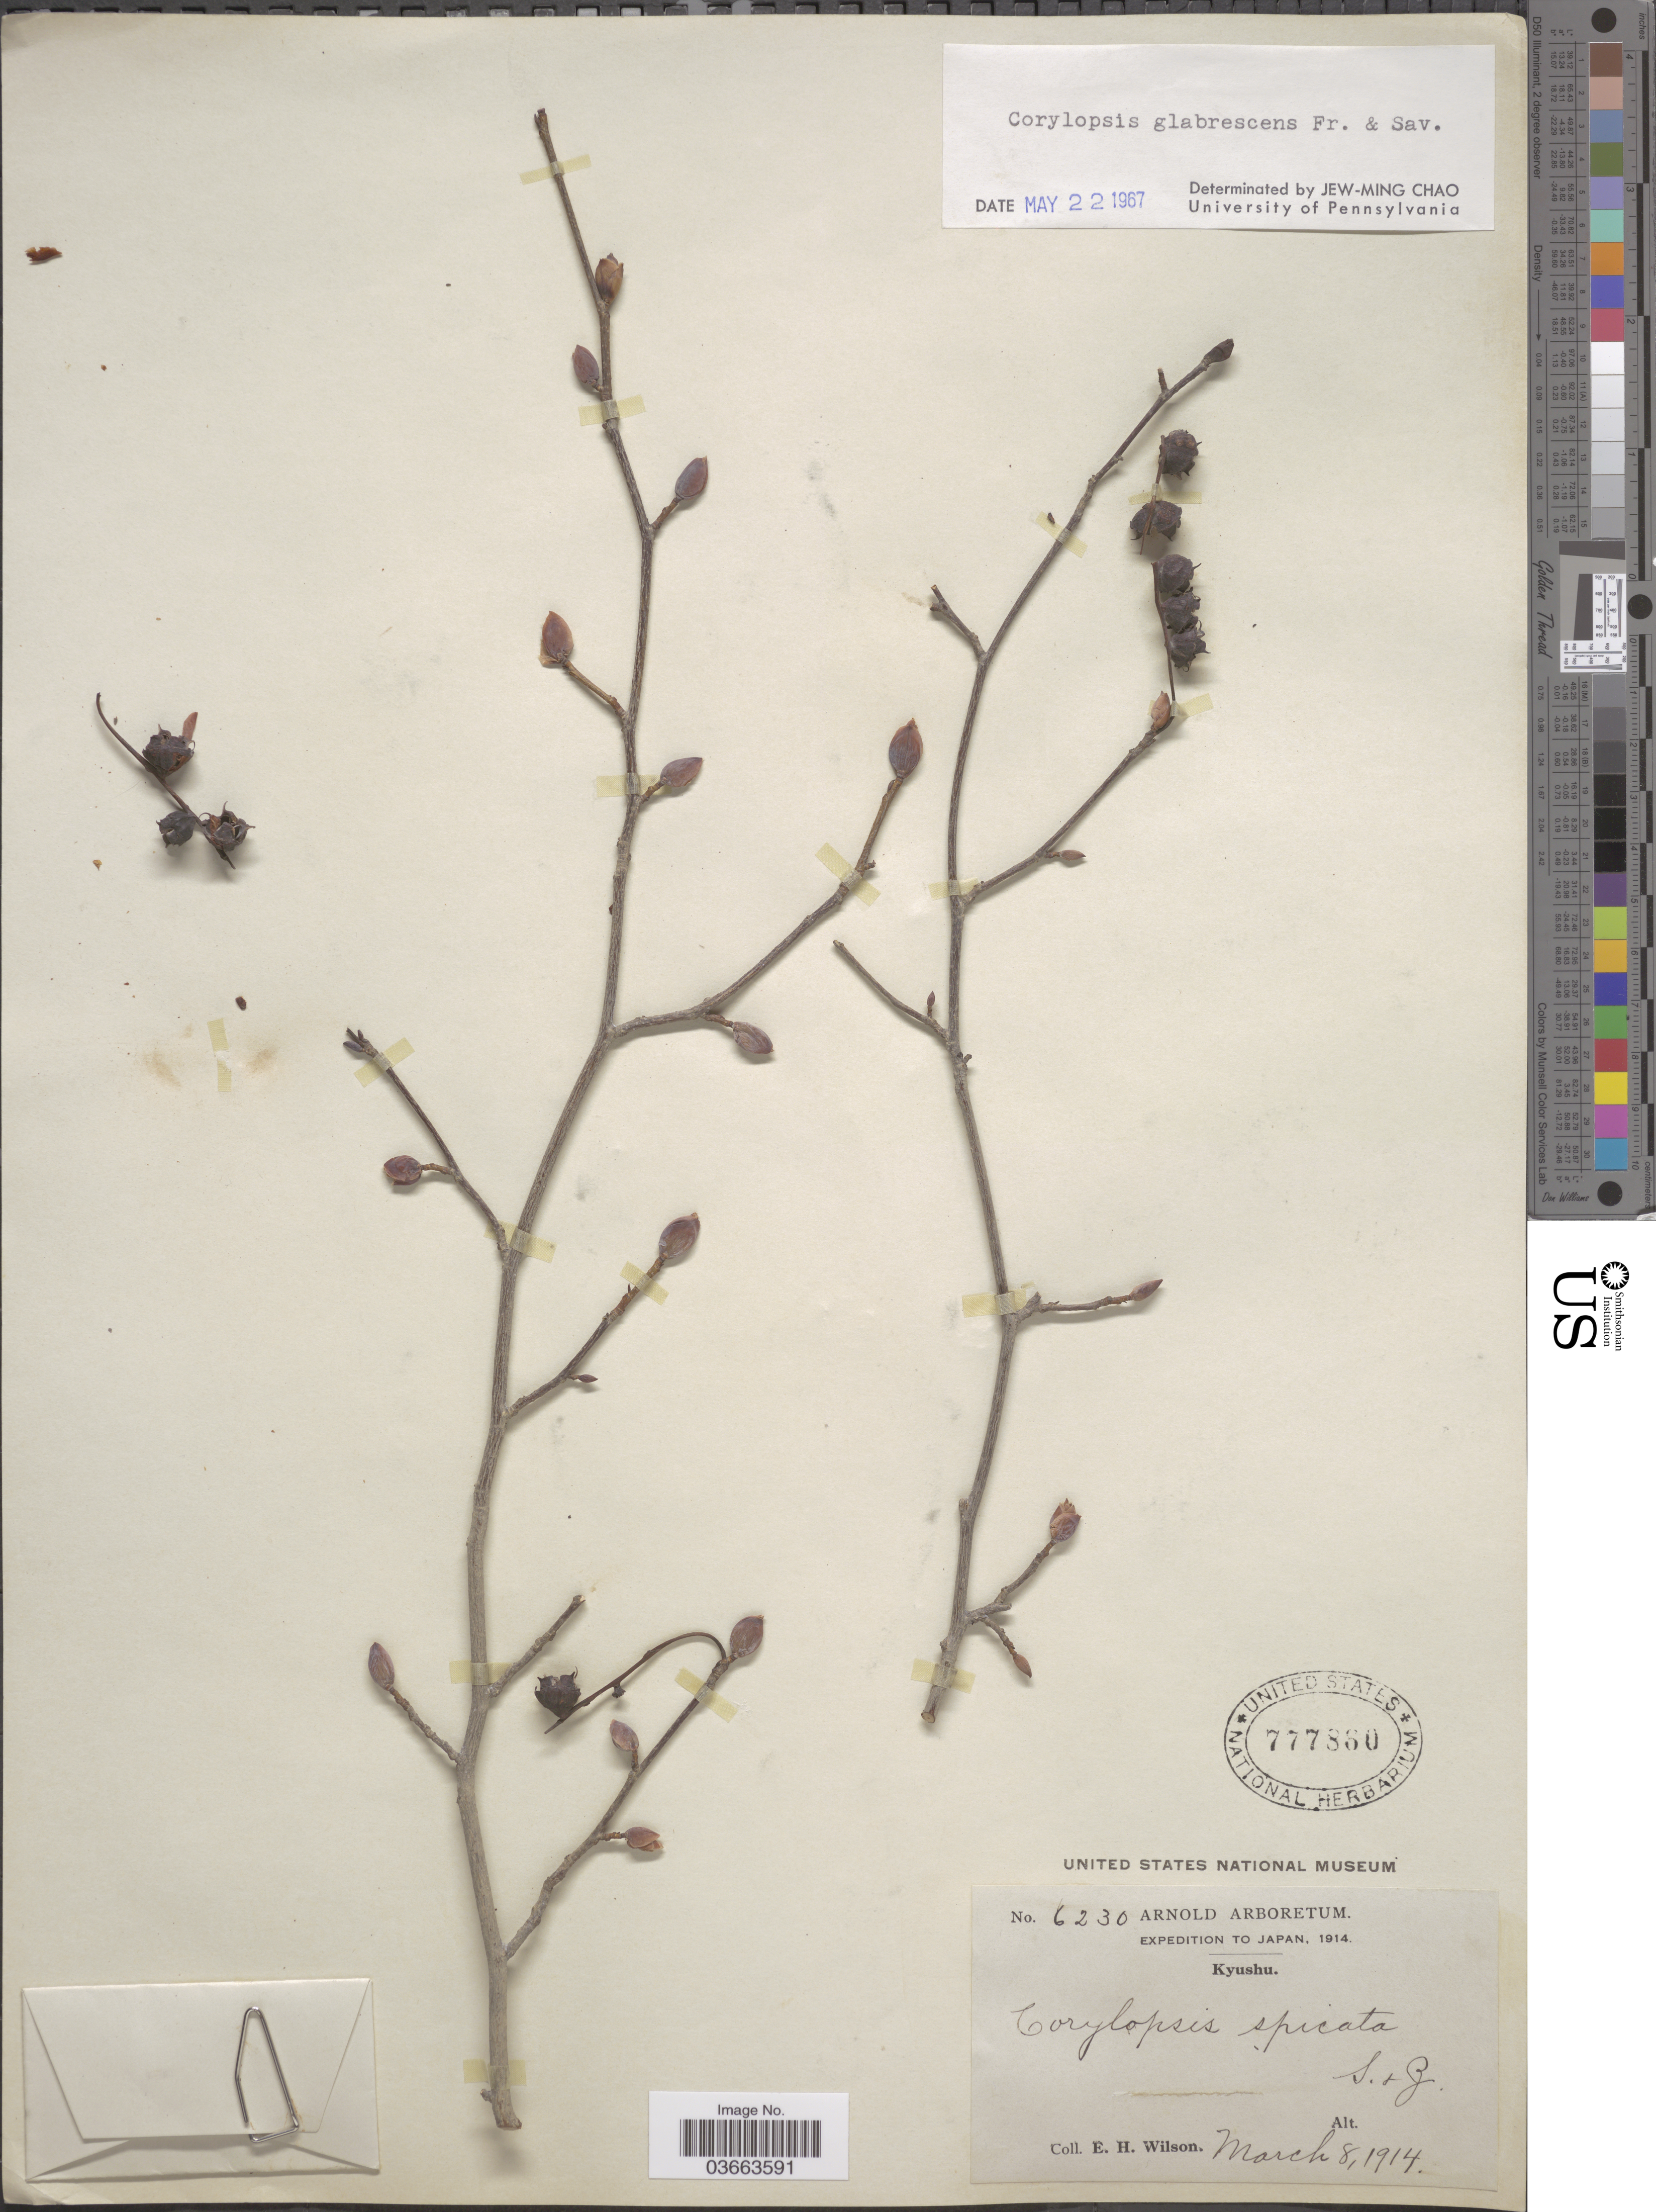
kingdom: Plantae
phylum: Tracheophyta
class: Magnoliopsida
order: Saxifragales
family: Hamamelidaceae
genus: Corylopsis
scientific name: Corylopsis spicata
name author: Siebold & Zucc.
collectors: E. Wilson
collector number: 6230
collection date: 1914-03-08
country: Japan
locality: Kyushu.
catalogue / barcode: US 777880